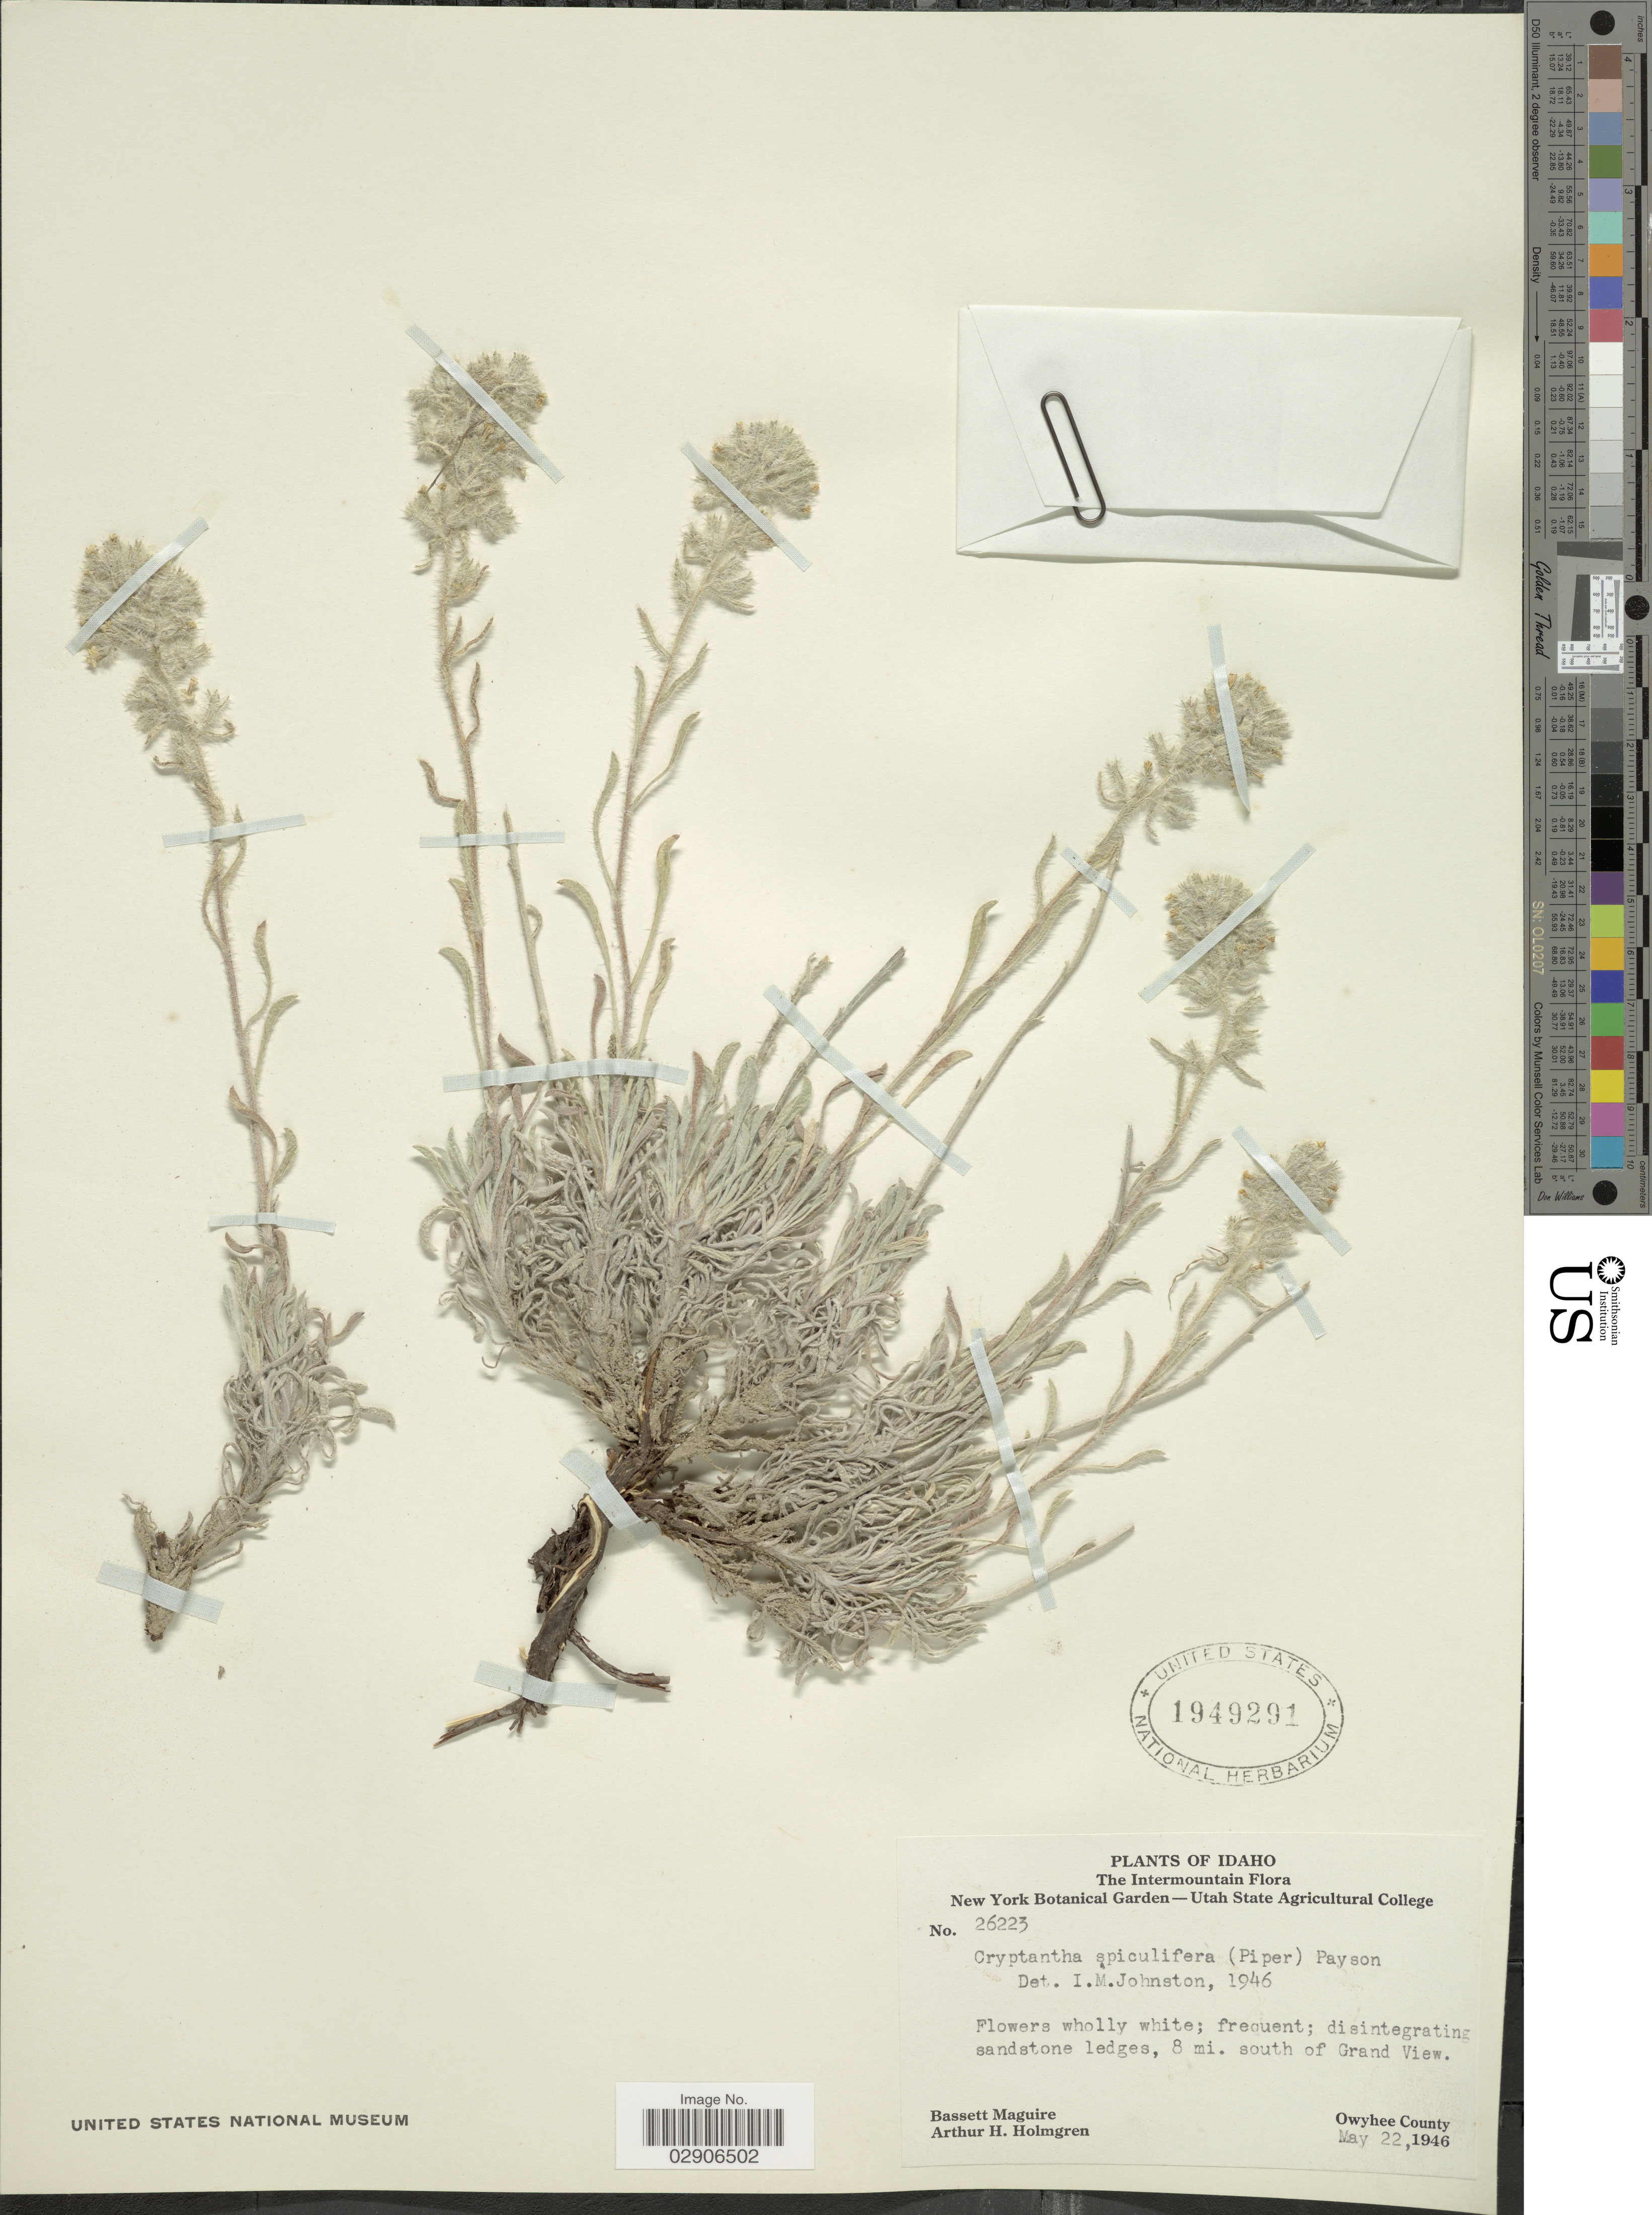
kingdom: Plantae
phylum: Tracheophyta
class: Magnoliopsida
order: Boraginales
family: Boraginaceae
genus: Oreocarya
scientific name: Oreocarya spiculifera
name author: Piper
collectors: B. Maguire & A. H. Holmgren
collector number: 26223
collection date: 1946-05-22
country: United States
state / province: Idaho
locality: The Intermountain. 8 mi. south of Grand View. Owyhee County.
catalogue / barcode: US 1949291